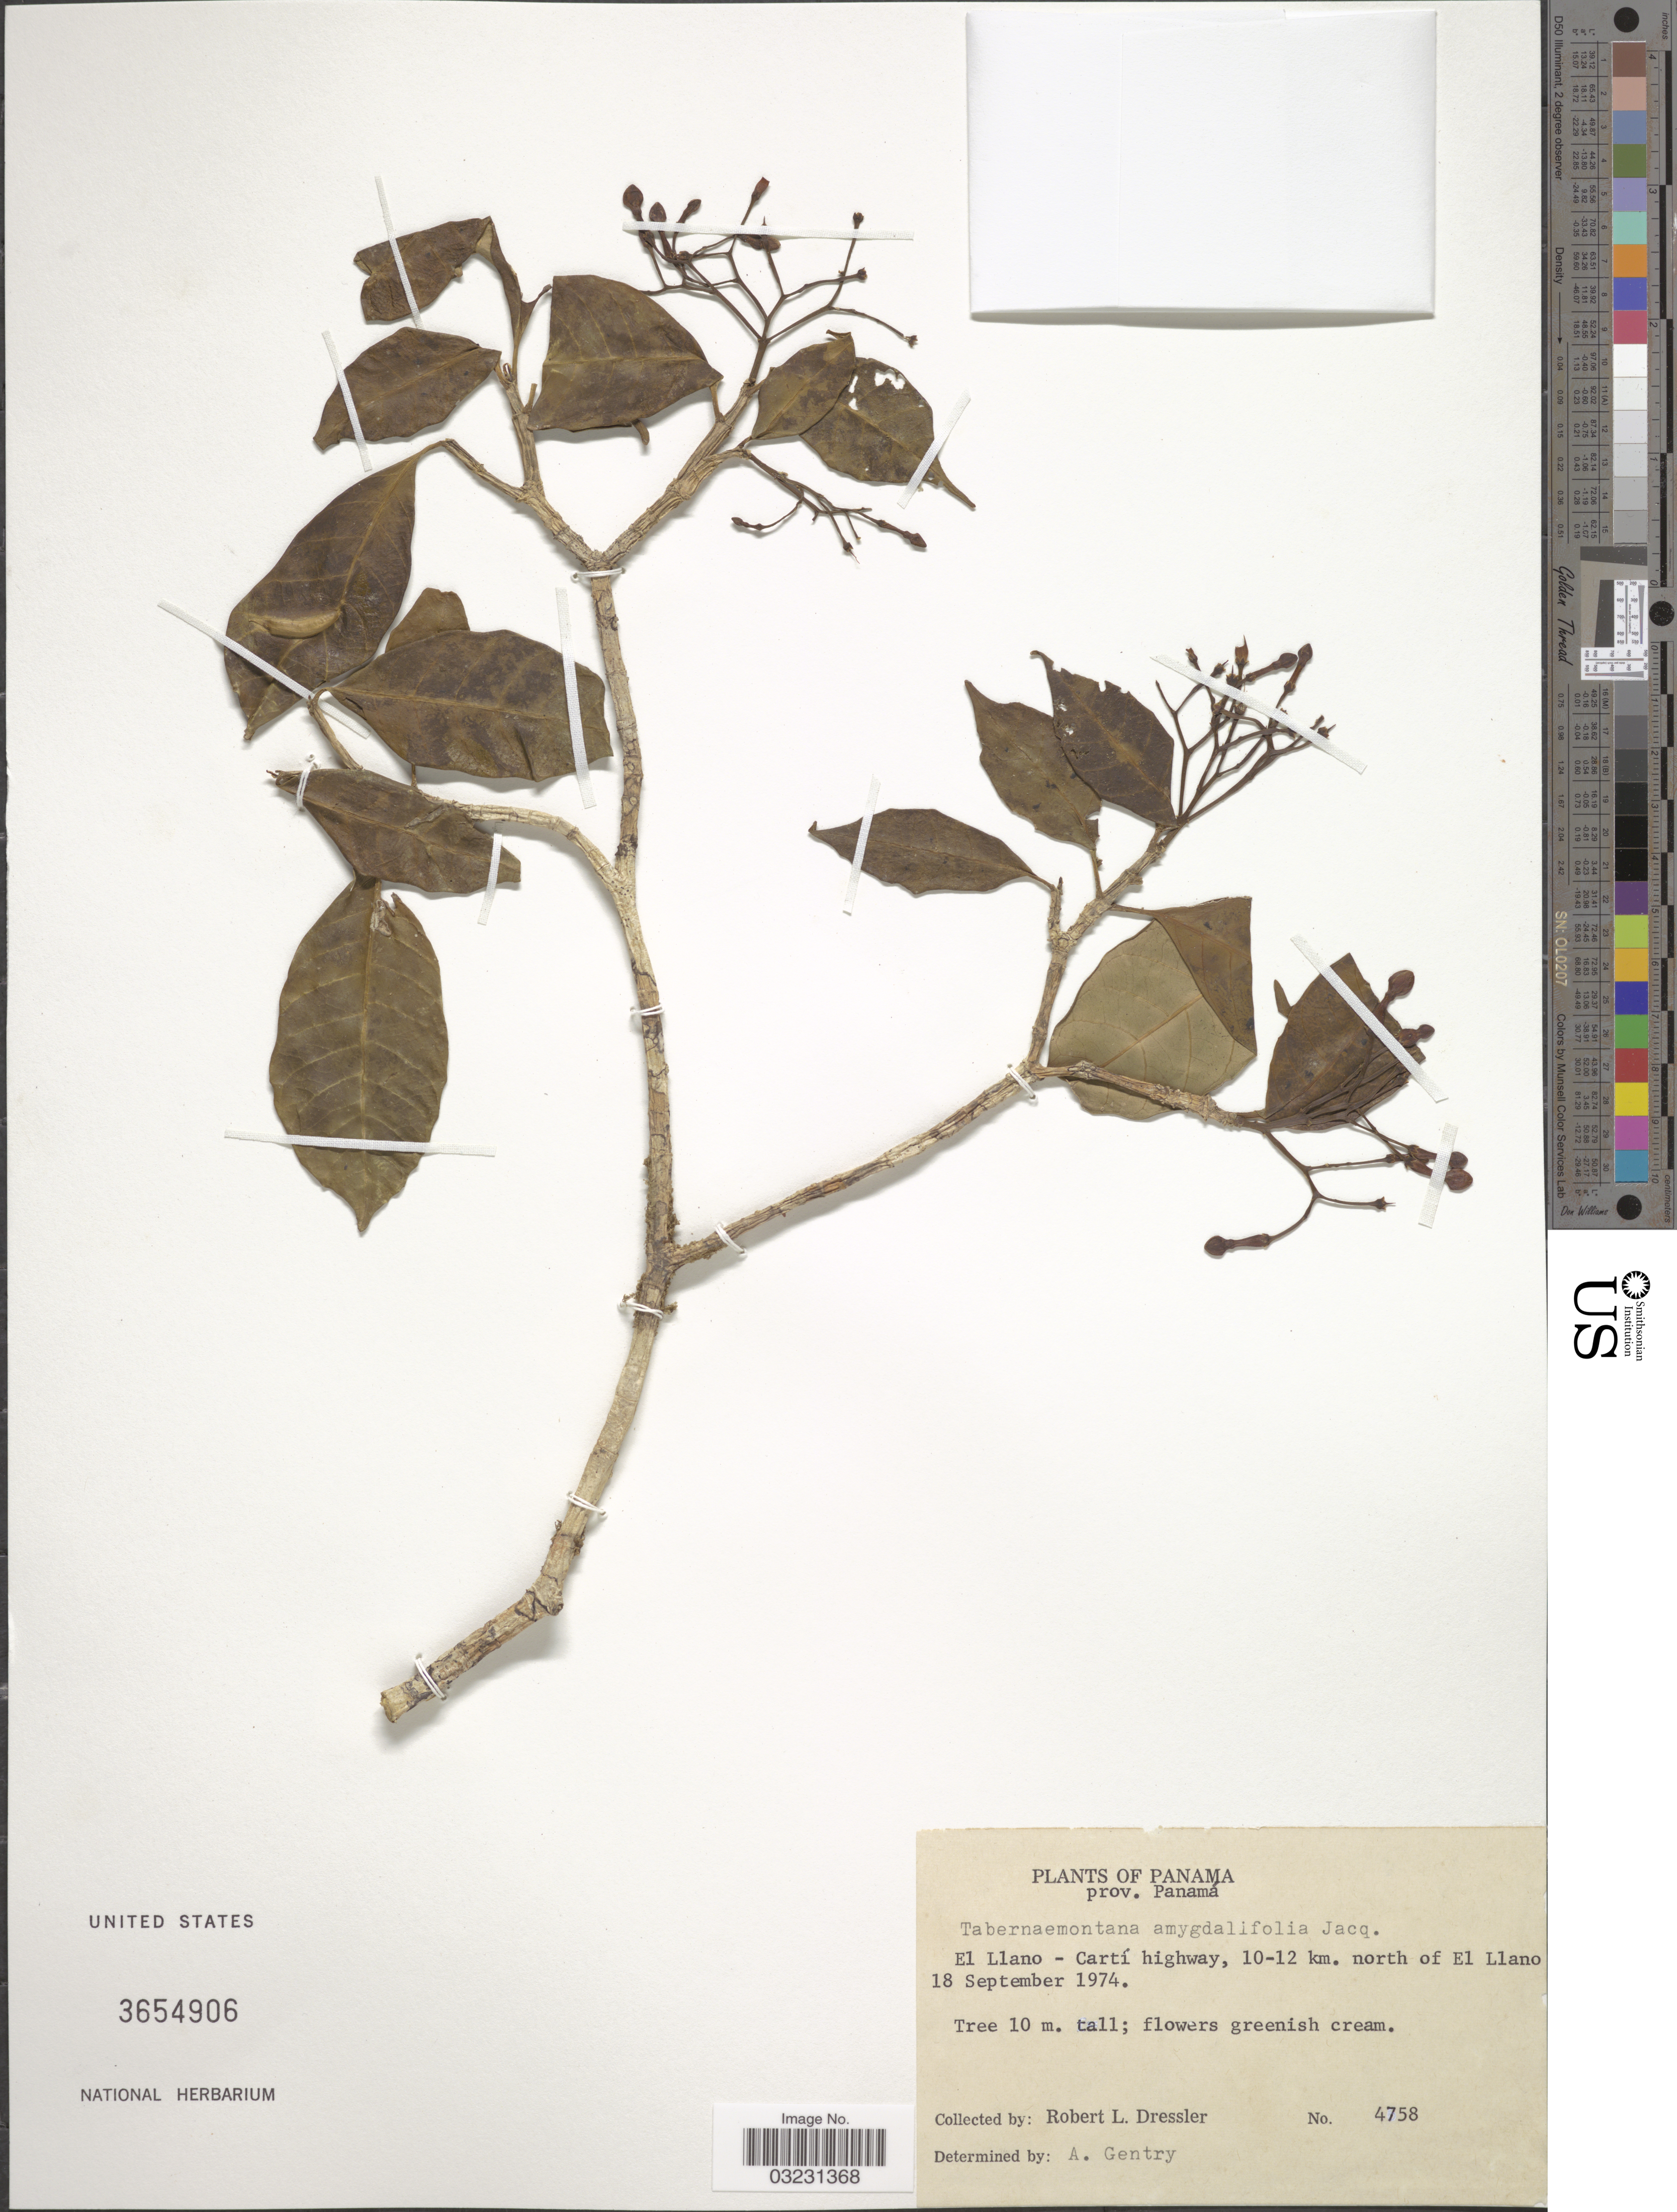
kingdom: Plantae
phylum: Tracheophyta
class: Magnoliopsida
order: Gentianales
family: Apocynaceae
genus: Tabernaemontana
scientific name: Tabernaemontana amygdalifolia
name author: Jacq.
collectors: R. Dressler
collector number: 4758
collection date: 1974-09-18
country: Panama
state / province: Panamá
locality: El Llano - Cartí highway, 10-12 km. north of El Llano.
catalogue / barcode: US 3654906